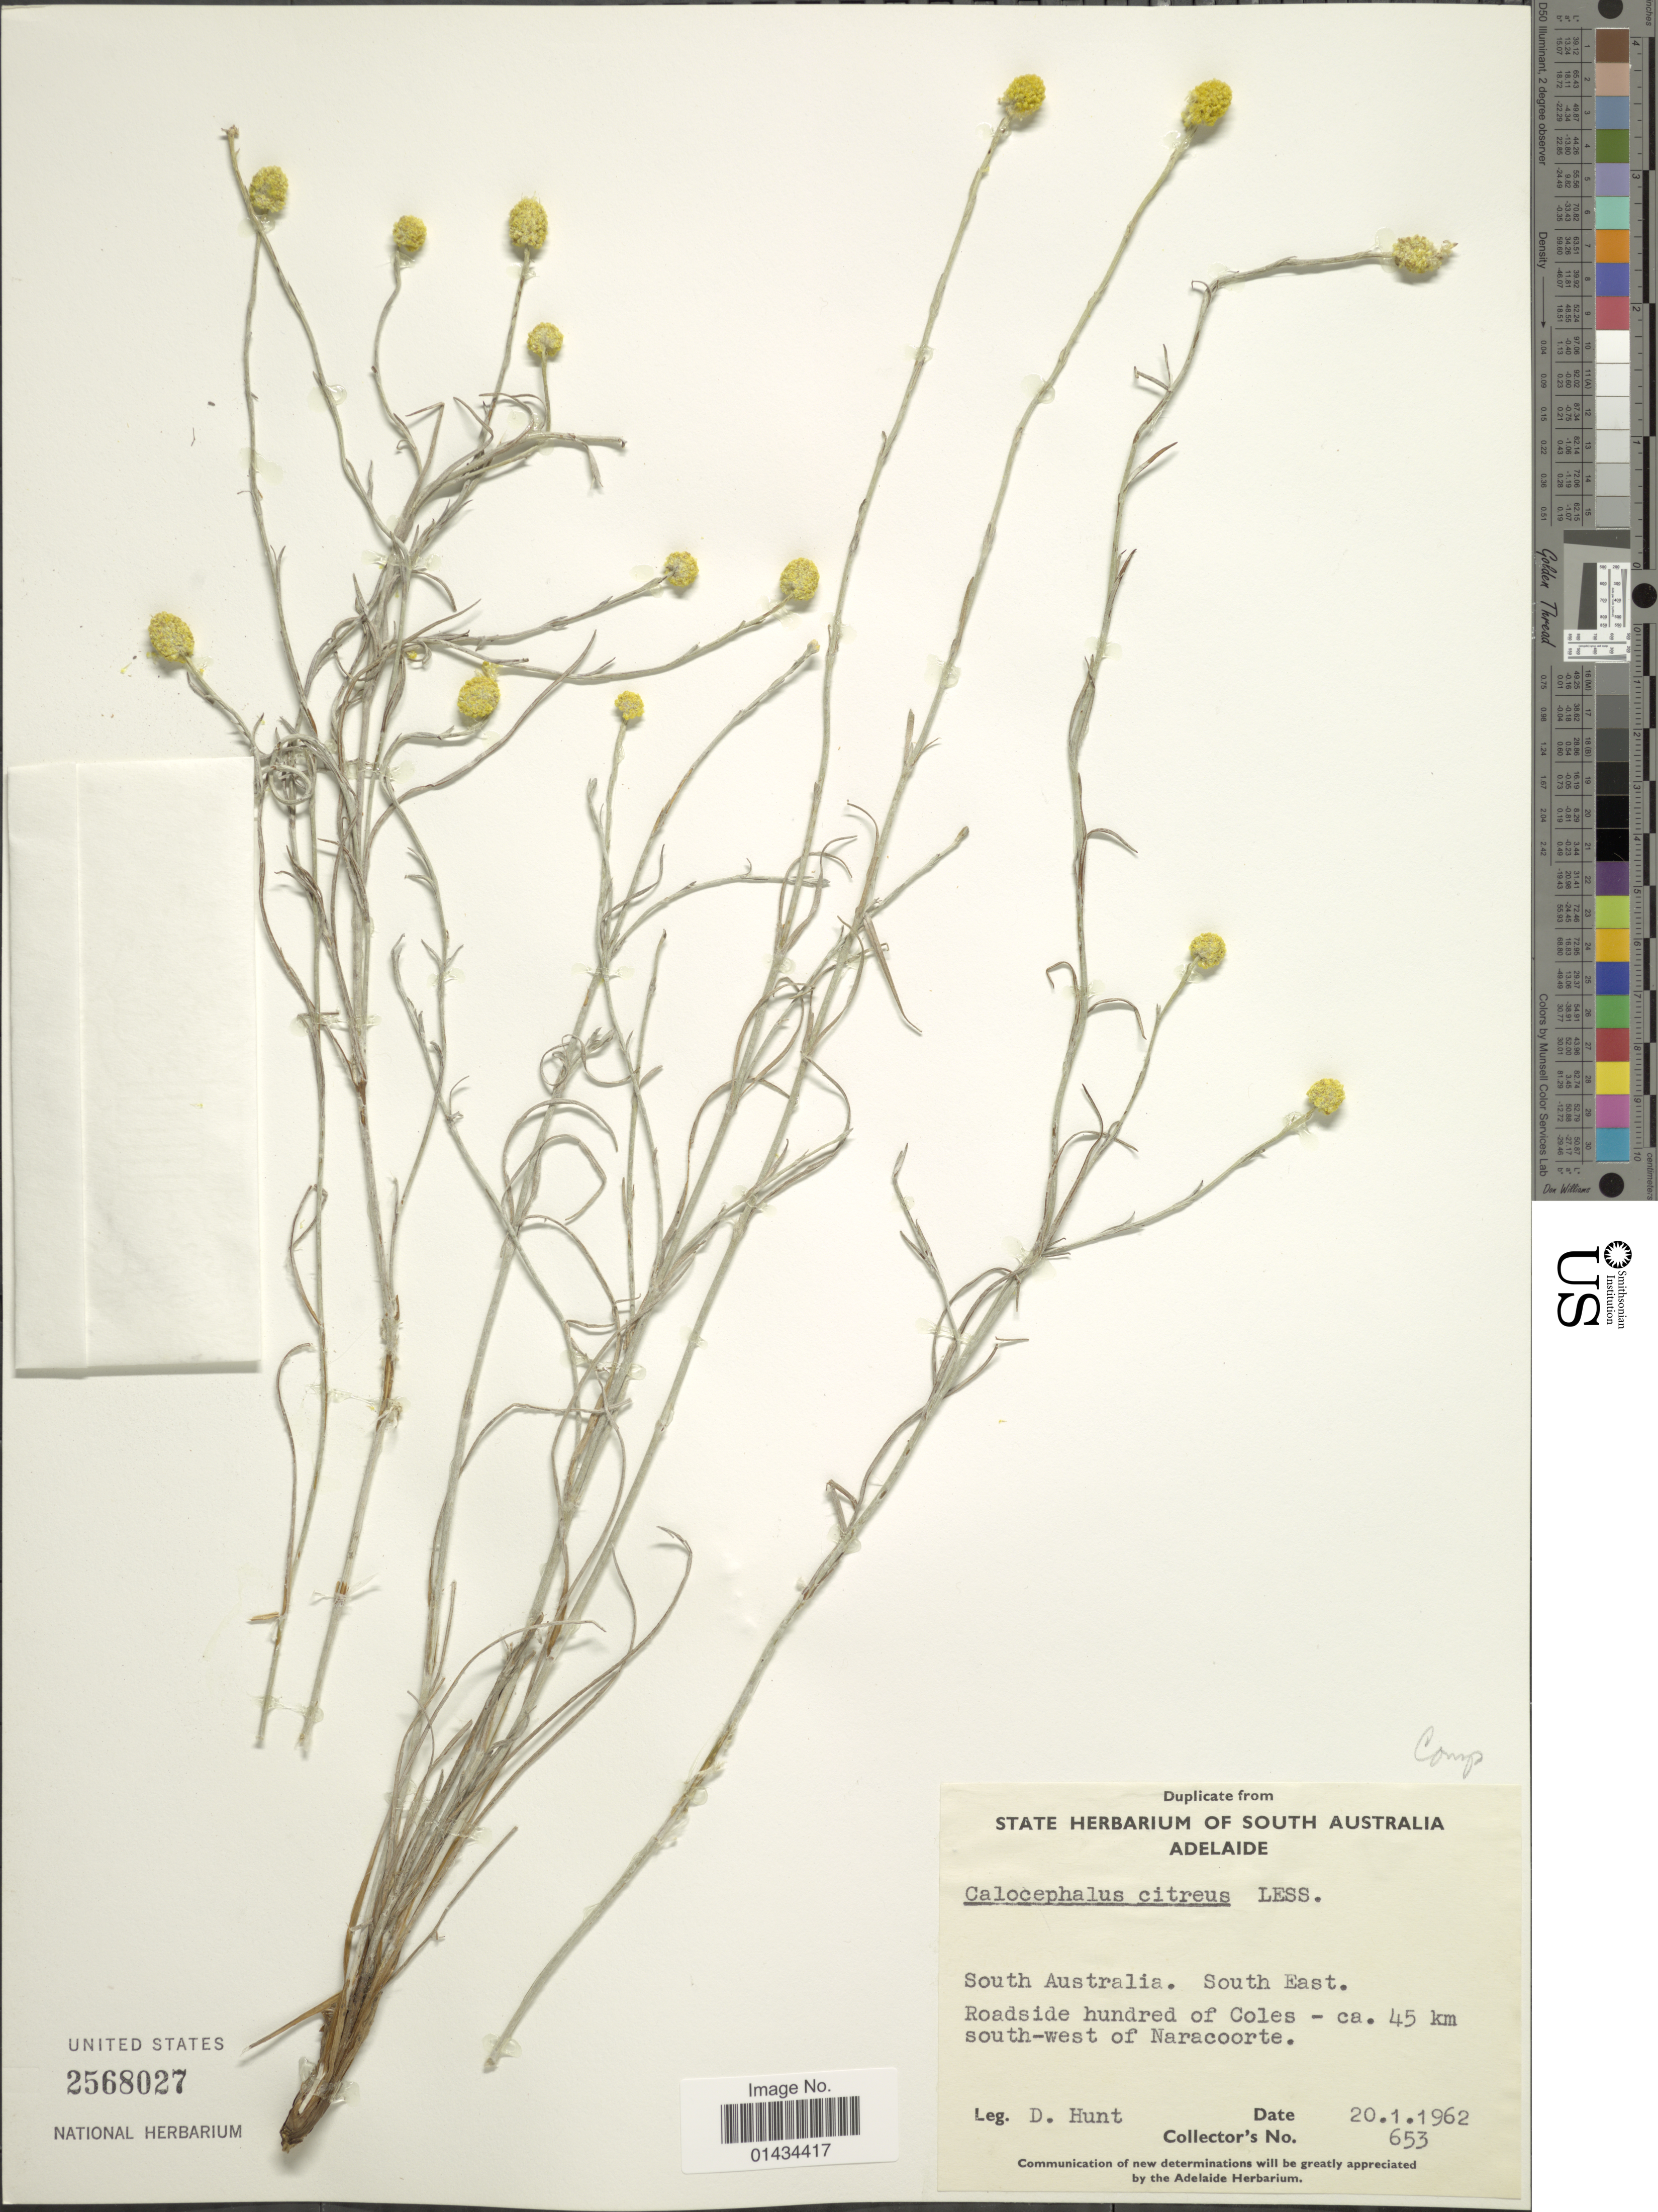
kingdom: Plantae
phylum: Tracheophyta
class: Magnoliopsida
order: Asterales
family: Asteraceae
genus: Calocephalus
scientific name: Calocephalus citreus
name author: Less.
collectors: D. R. Hunt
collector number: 653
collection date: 1962-01-20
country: Australia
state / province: South Australia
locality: South East, roadside hundred of Coles, ca. 45 km south-west of Naracoorte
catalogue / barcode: US 2568027